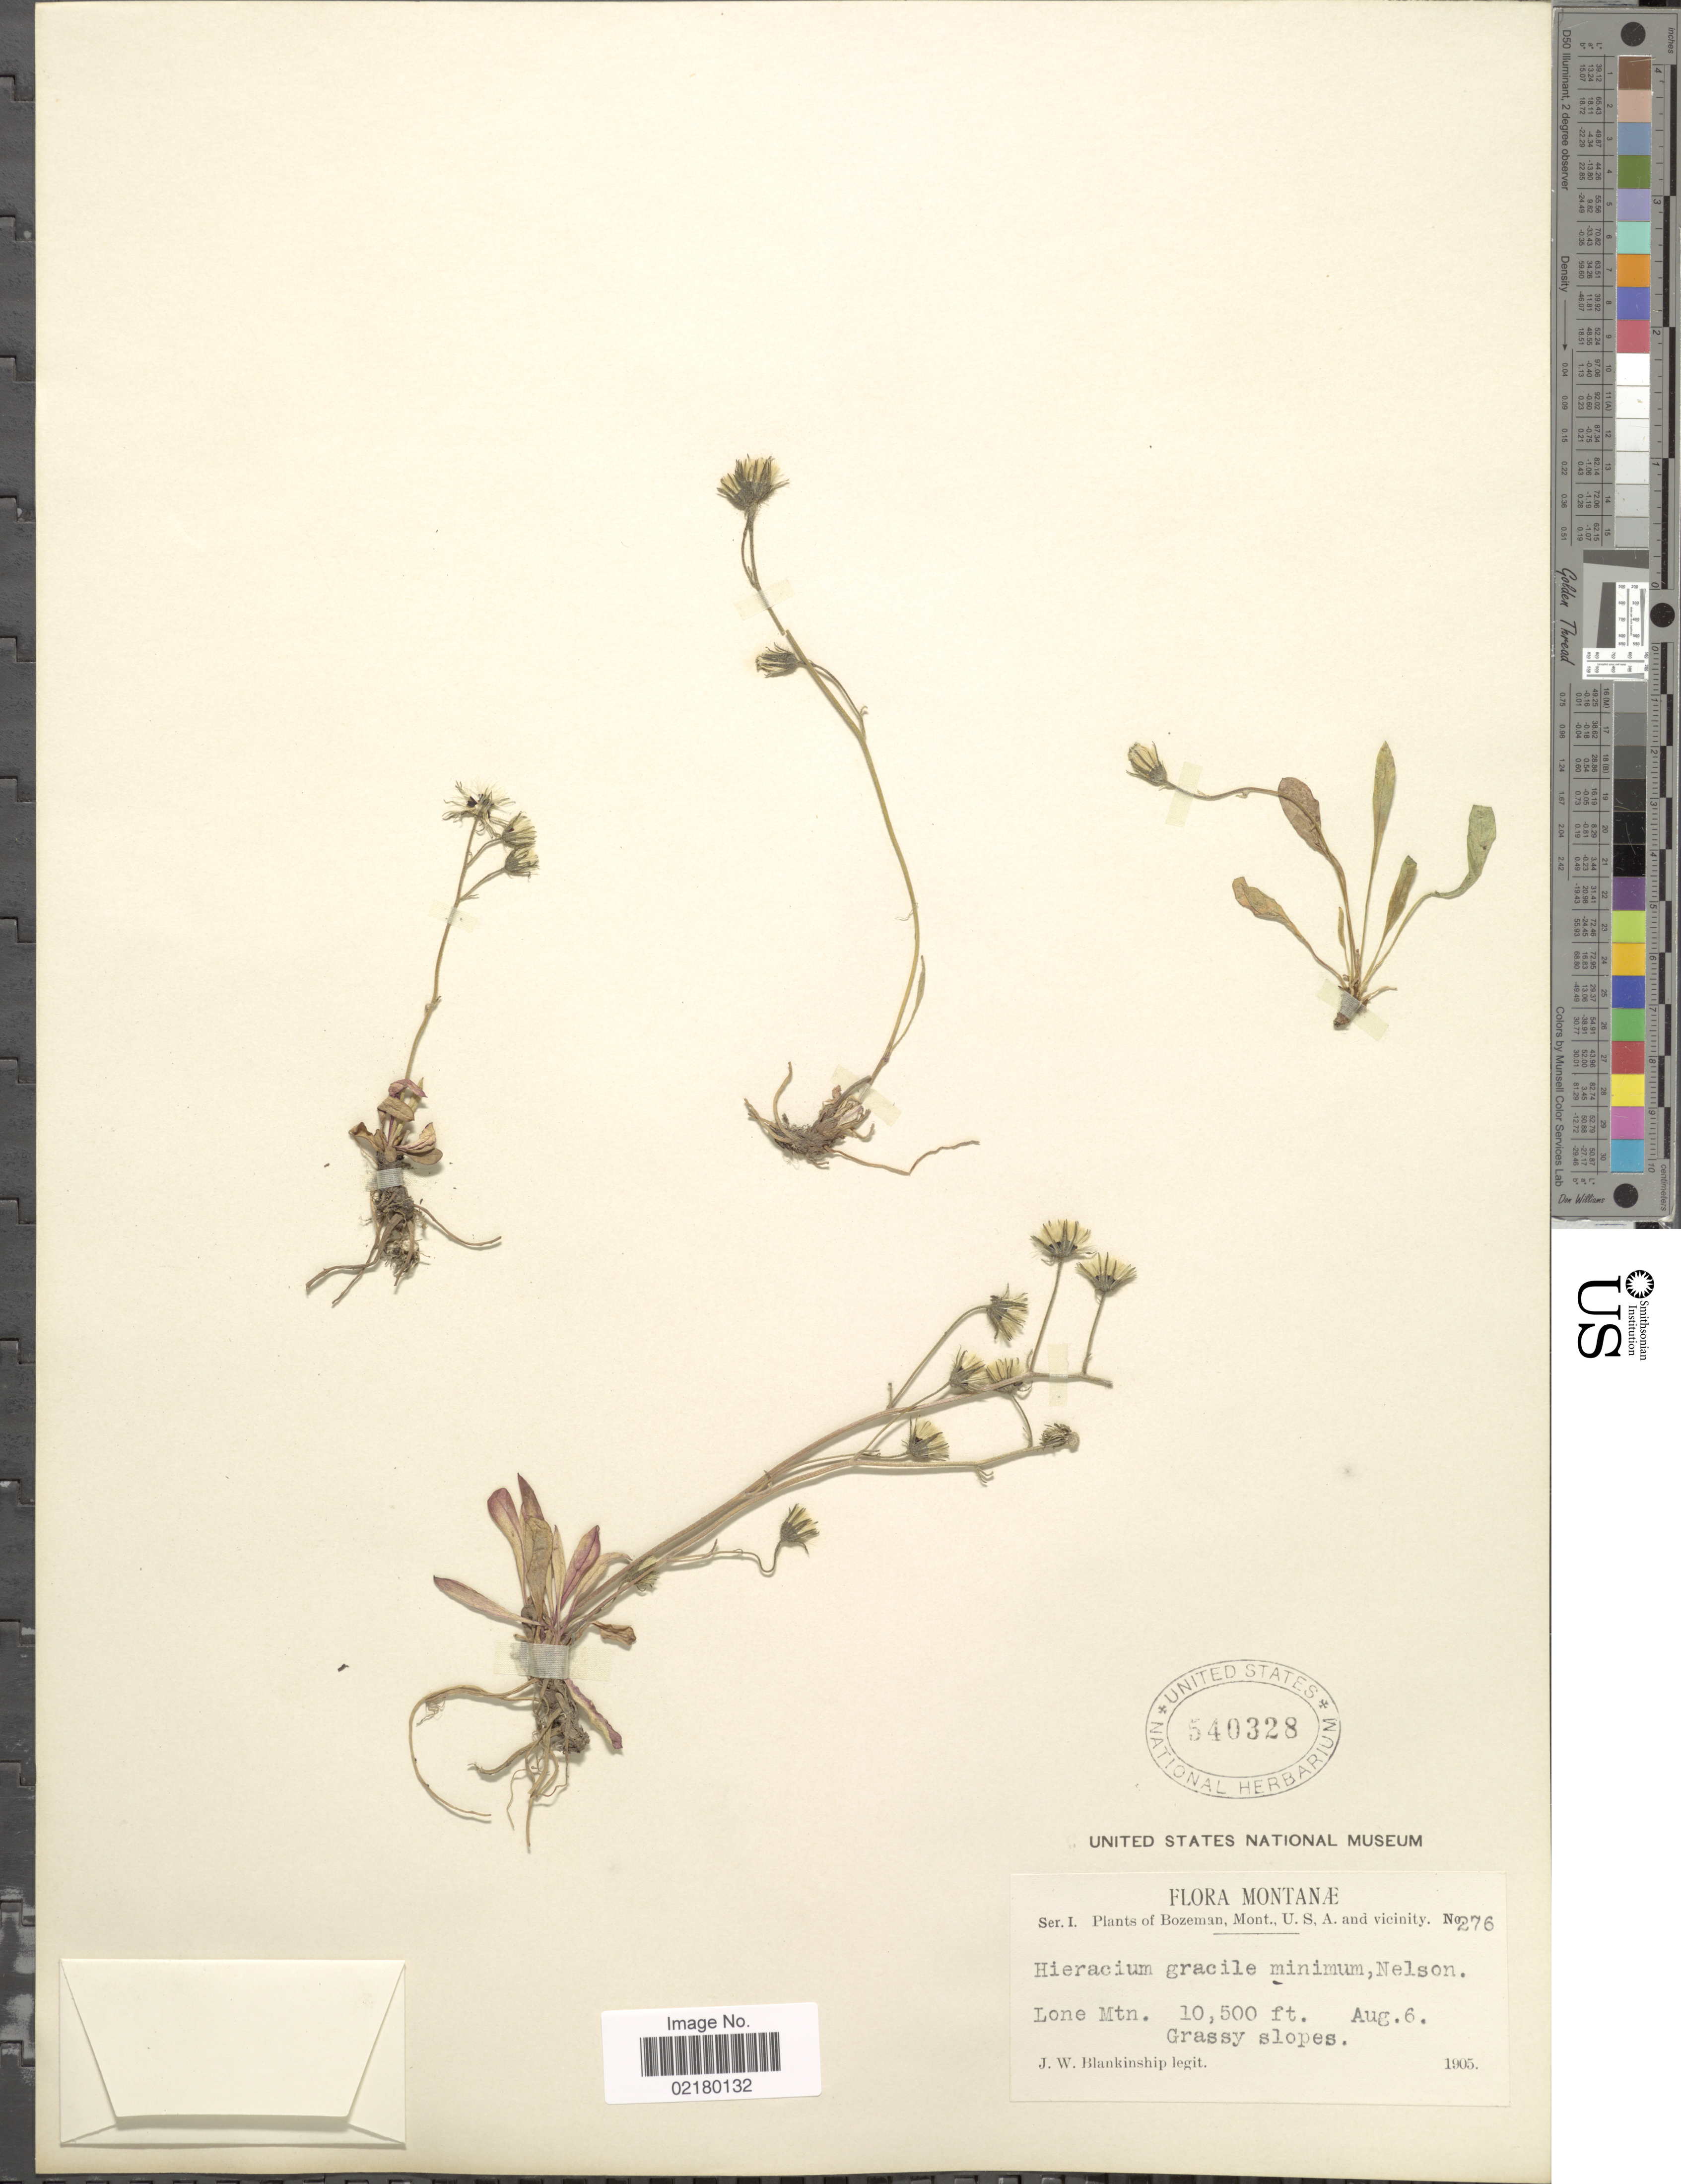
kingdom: Plantae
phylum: Tracheophyta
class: Magnoliopsida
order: Asterales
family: Asteraceae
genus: Hieracium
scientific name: Hieracium triste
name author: Willd. ex Spreng.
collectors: J. W. Blankinship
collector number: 276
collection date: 1905-08-06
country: United States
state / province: Montana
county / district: Gallatin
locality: Bozeman, Line Mtn. Grassy slopes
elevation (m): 3200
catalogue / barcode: US 540328